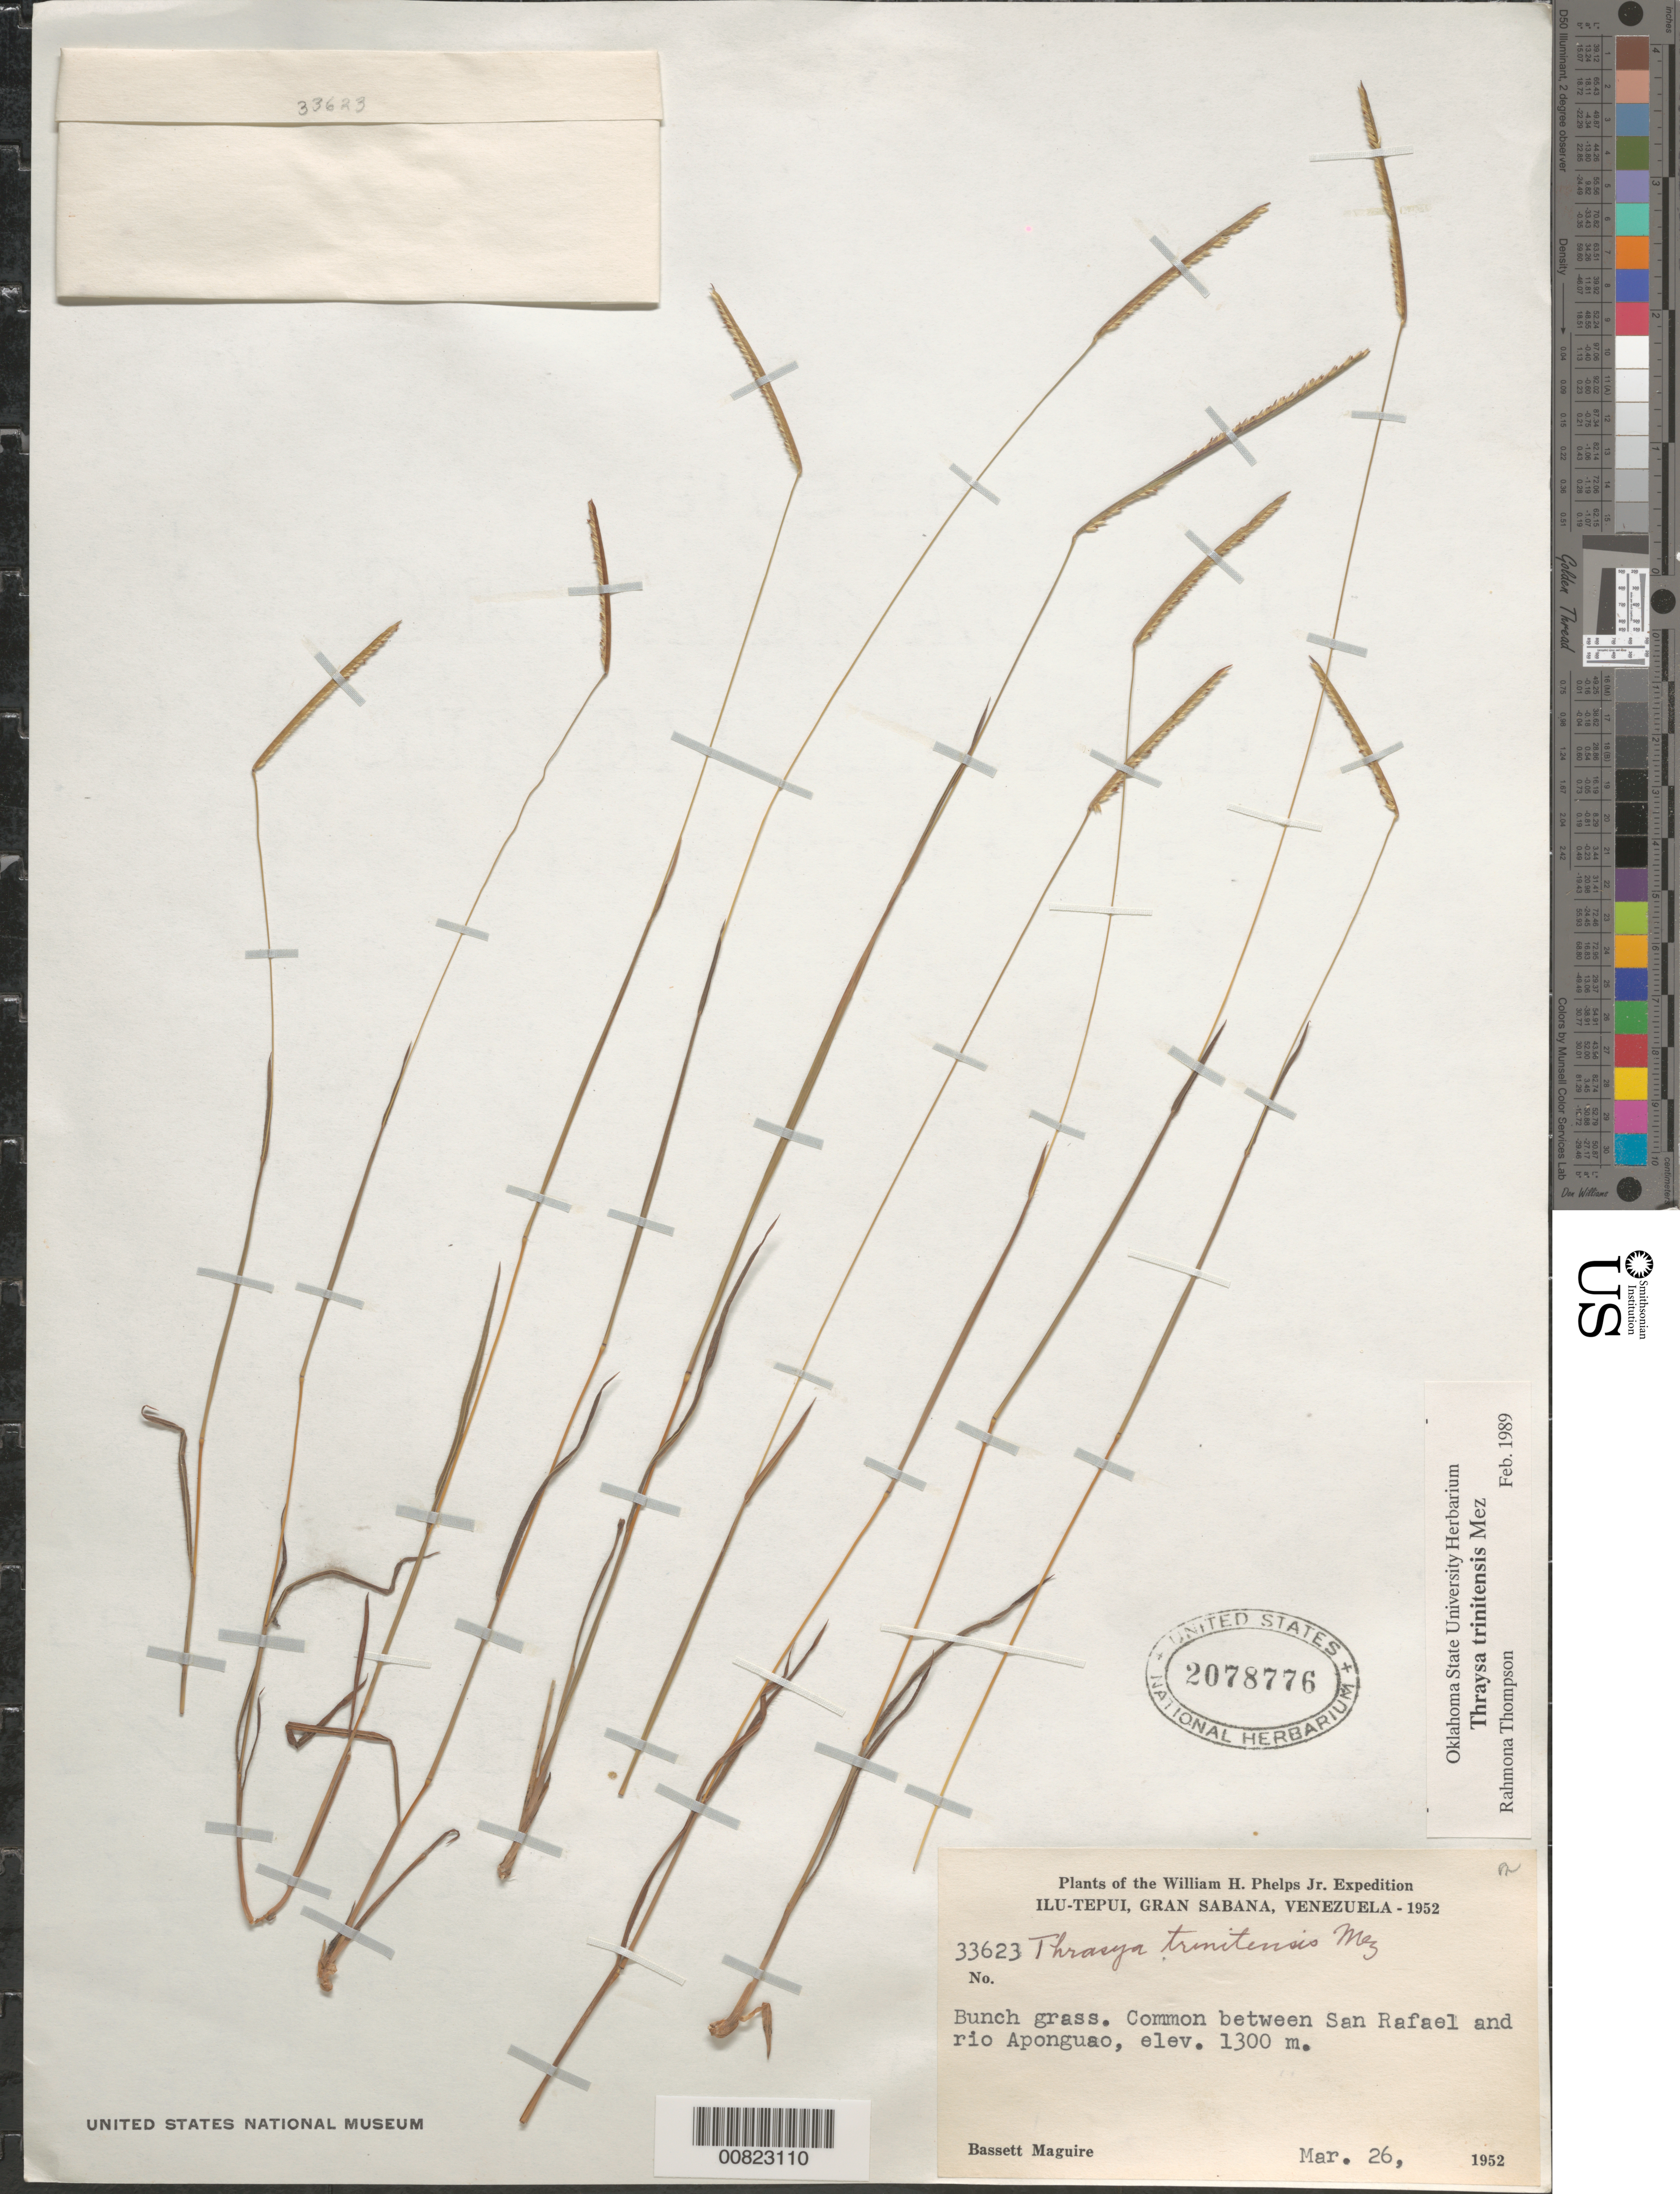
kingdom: Plantae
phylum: Tracheophyta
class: Liliopsida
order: Poales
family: Poaceae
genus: Thrasya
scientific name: Thrasya trinitensis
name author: Mez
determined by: Thompson, R.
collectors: B. Maguire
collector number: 33623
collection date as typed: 26-Mar-52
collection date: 1952-03-26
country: Venezuela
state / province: Bolívar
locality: Gran Sabana, Ilu-tepuí, San Rafael to Río Aponguao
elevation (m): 1300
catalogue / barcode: US 2078776